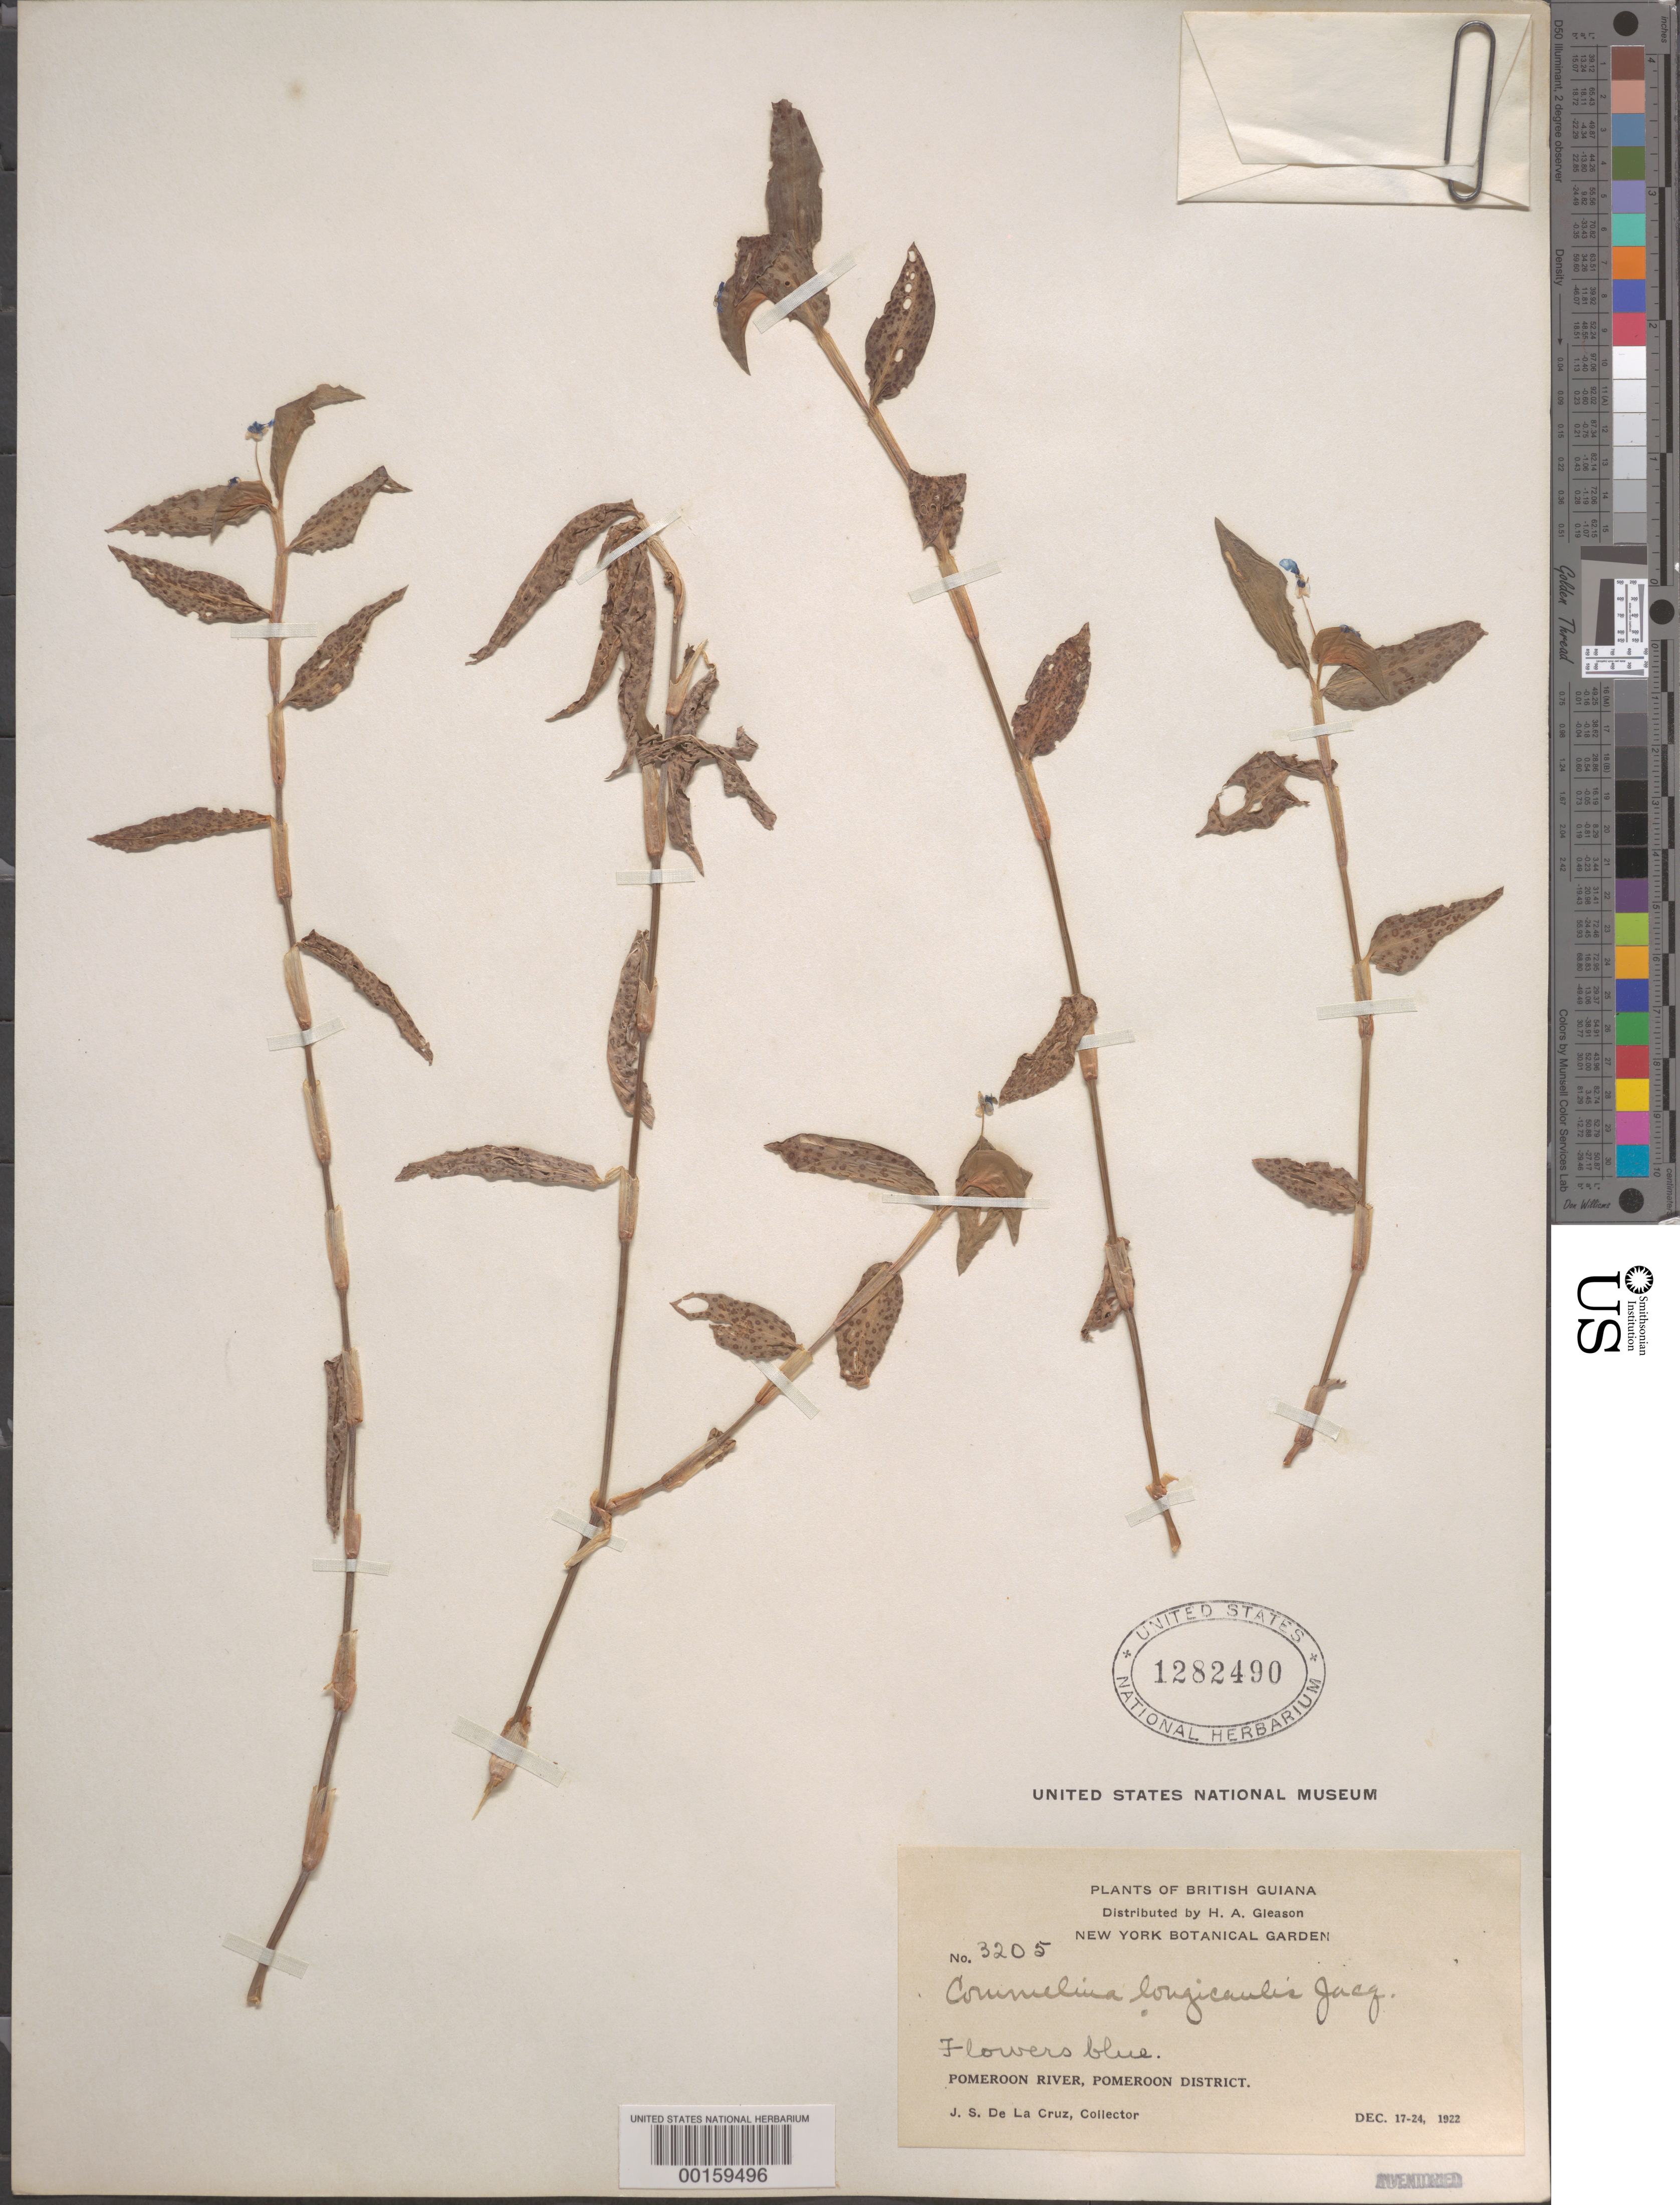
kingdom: Plantae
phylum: Tracheophyta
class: Liliopsida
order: Commelinales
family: Commelinaceae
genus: Commelina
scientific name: Commelina diffusa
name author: Burm. f.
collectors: J. S. de la Cruz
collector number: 3205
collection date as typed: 17 Dec 1922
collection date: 1922-12-17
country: Guyana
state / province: Pomeroon-Supenaam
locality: Pomeroon river, pomeroon dist.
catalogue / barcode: US 1282490